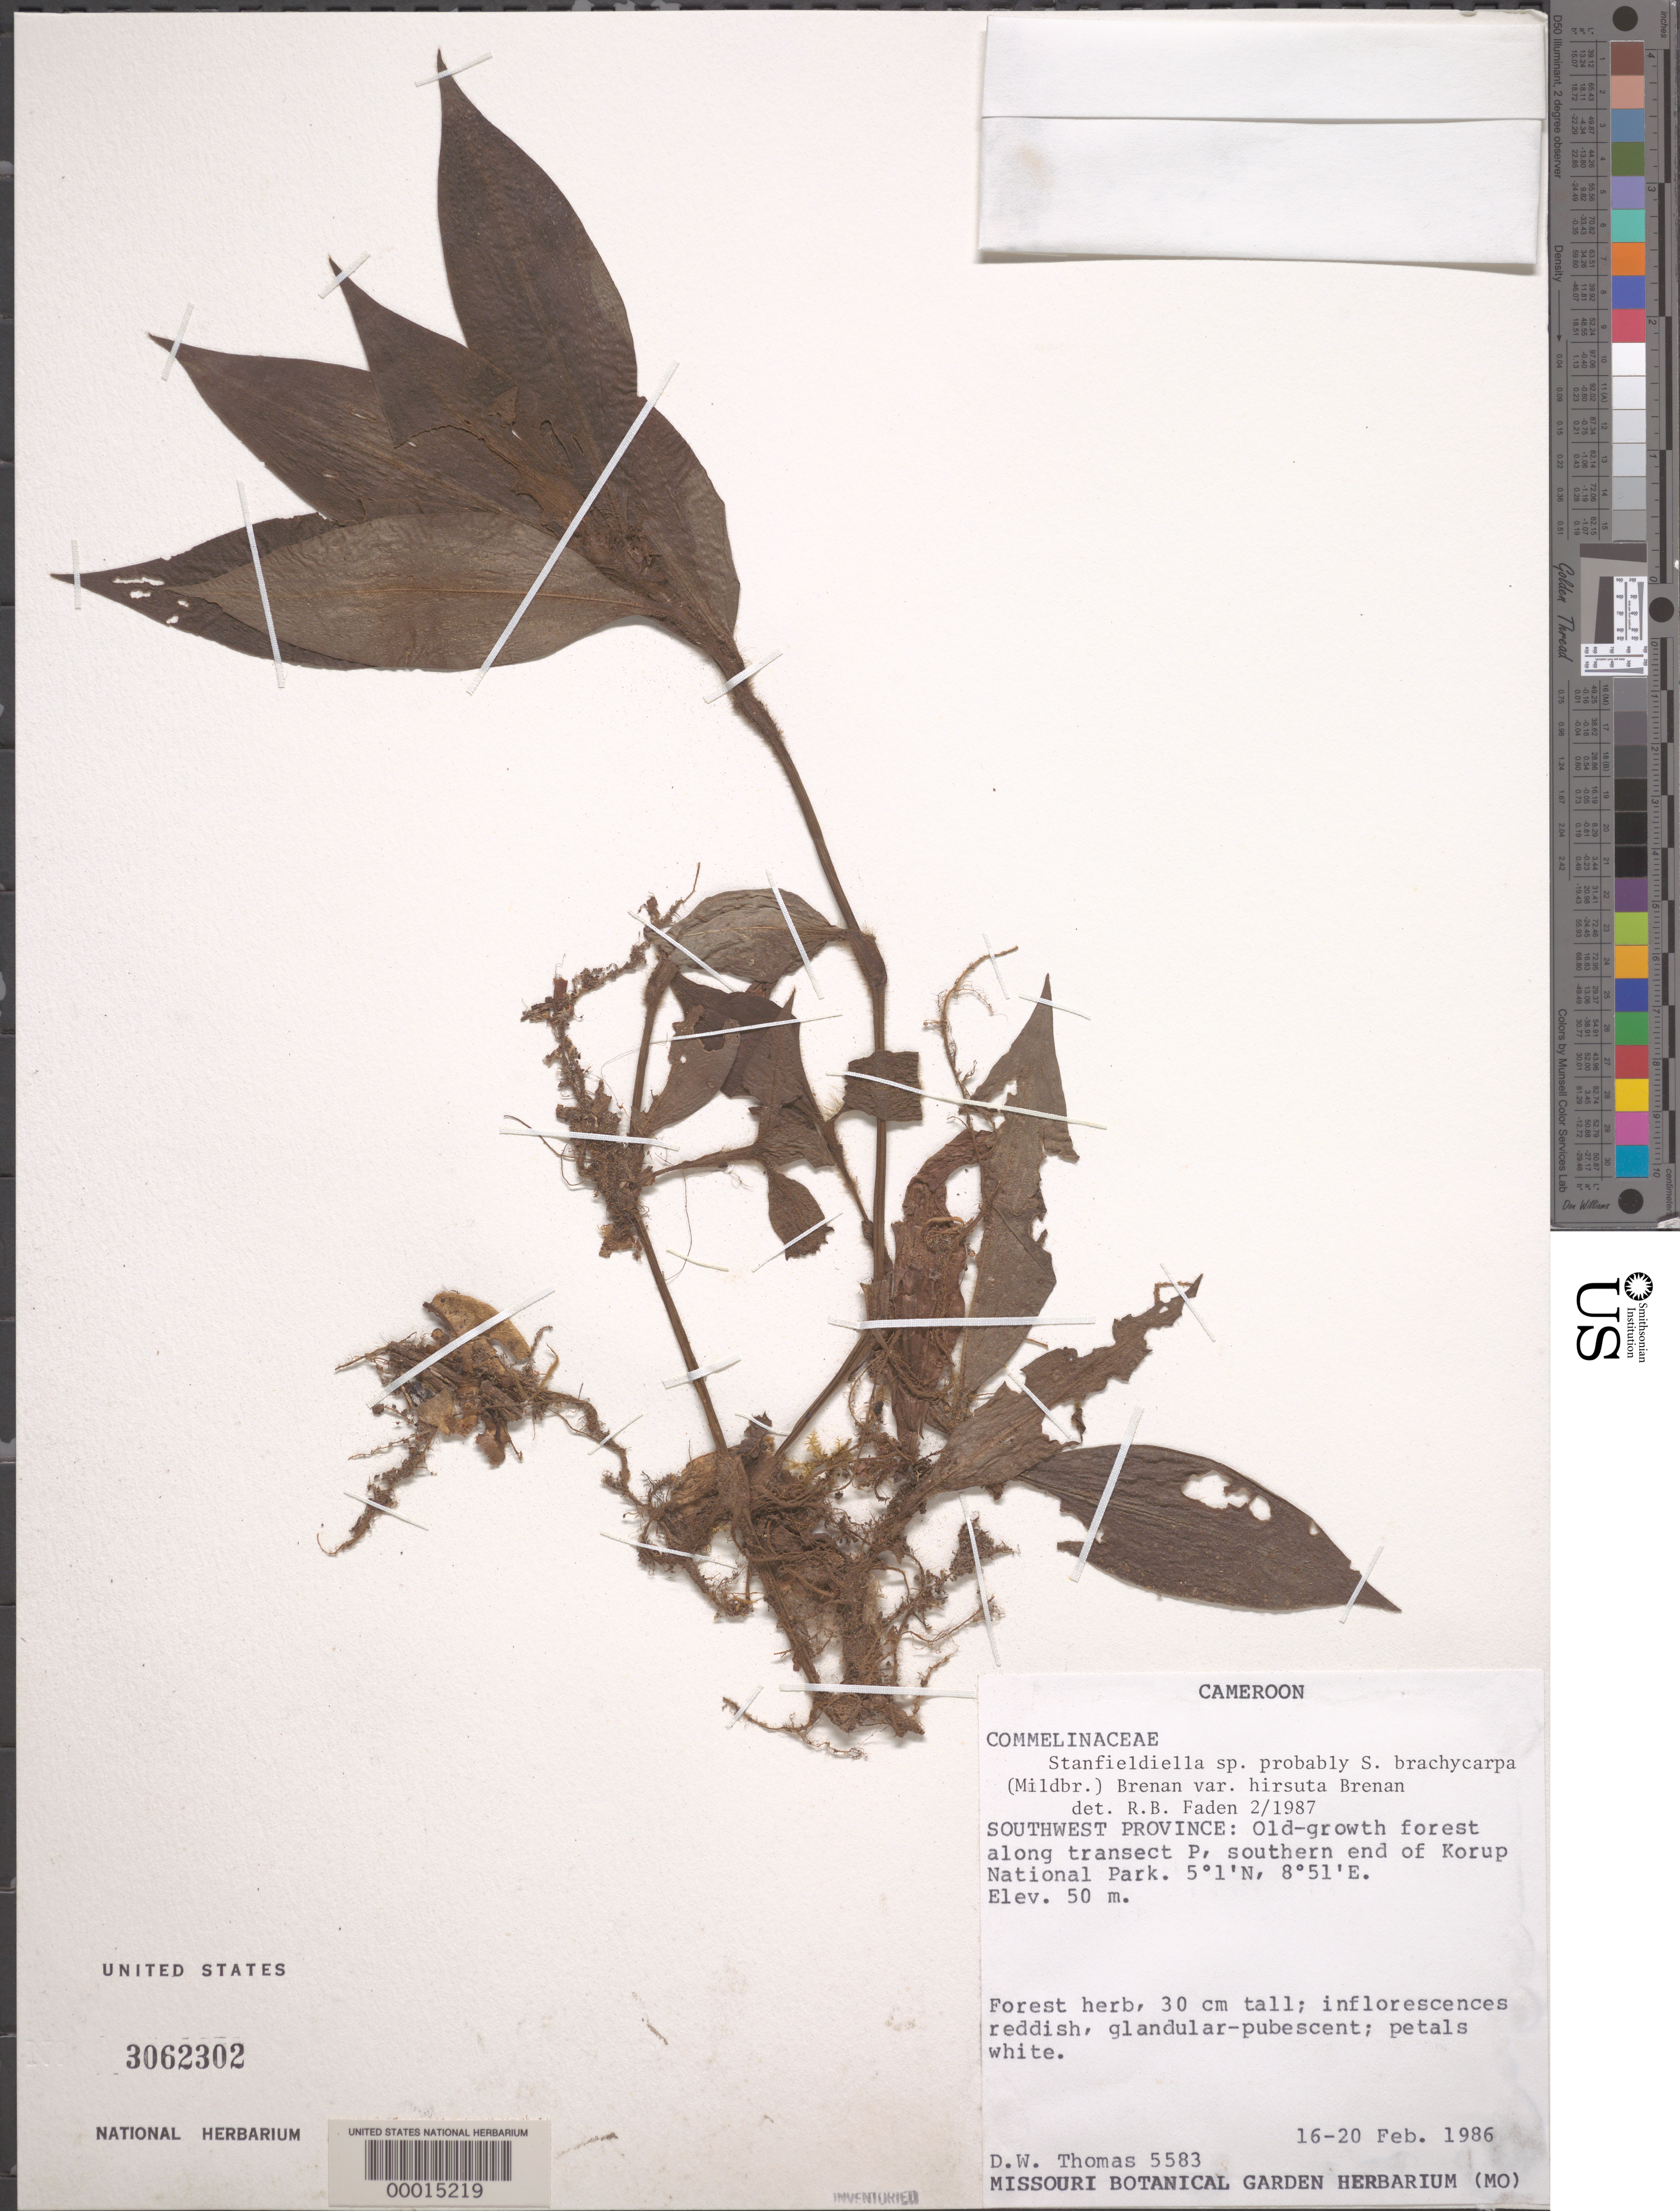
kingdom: Plantae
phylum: Tracheophyta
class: Liliopsida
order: Commelinales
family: Commelinaceae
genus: Stanfieldiella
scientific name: Stanfieldiella brachycarpa var. hirsuta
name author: (Brenan) Brenan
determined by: Faden, Robert B., (US), Smithsonian Institution - National Museum of Natural History (UNITED STATES)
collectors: D. W. Thomas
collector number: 5583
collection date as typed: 16 Feb 1986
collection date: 1986-02-16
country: Cameroon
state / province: Sud-Ouest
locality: S end of korup nat. park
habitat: Old forest growth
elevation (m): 50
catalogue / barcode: US 3062302